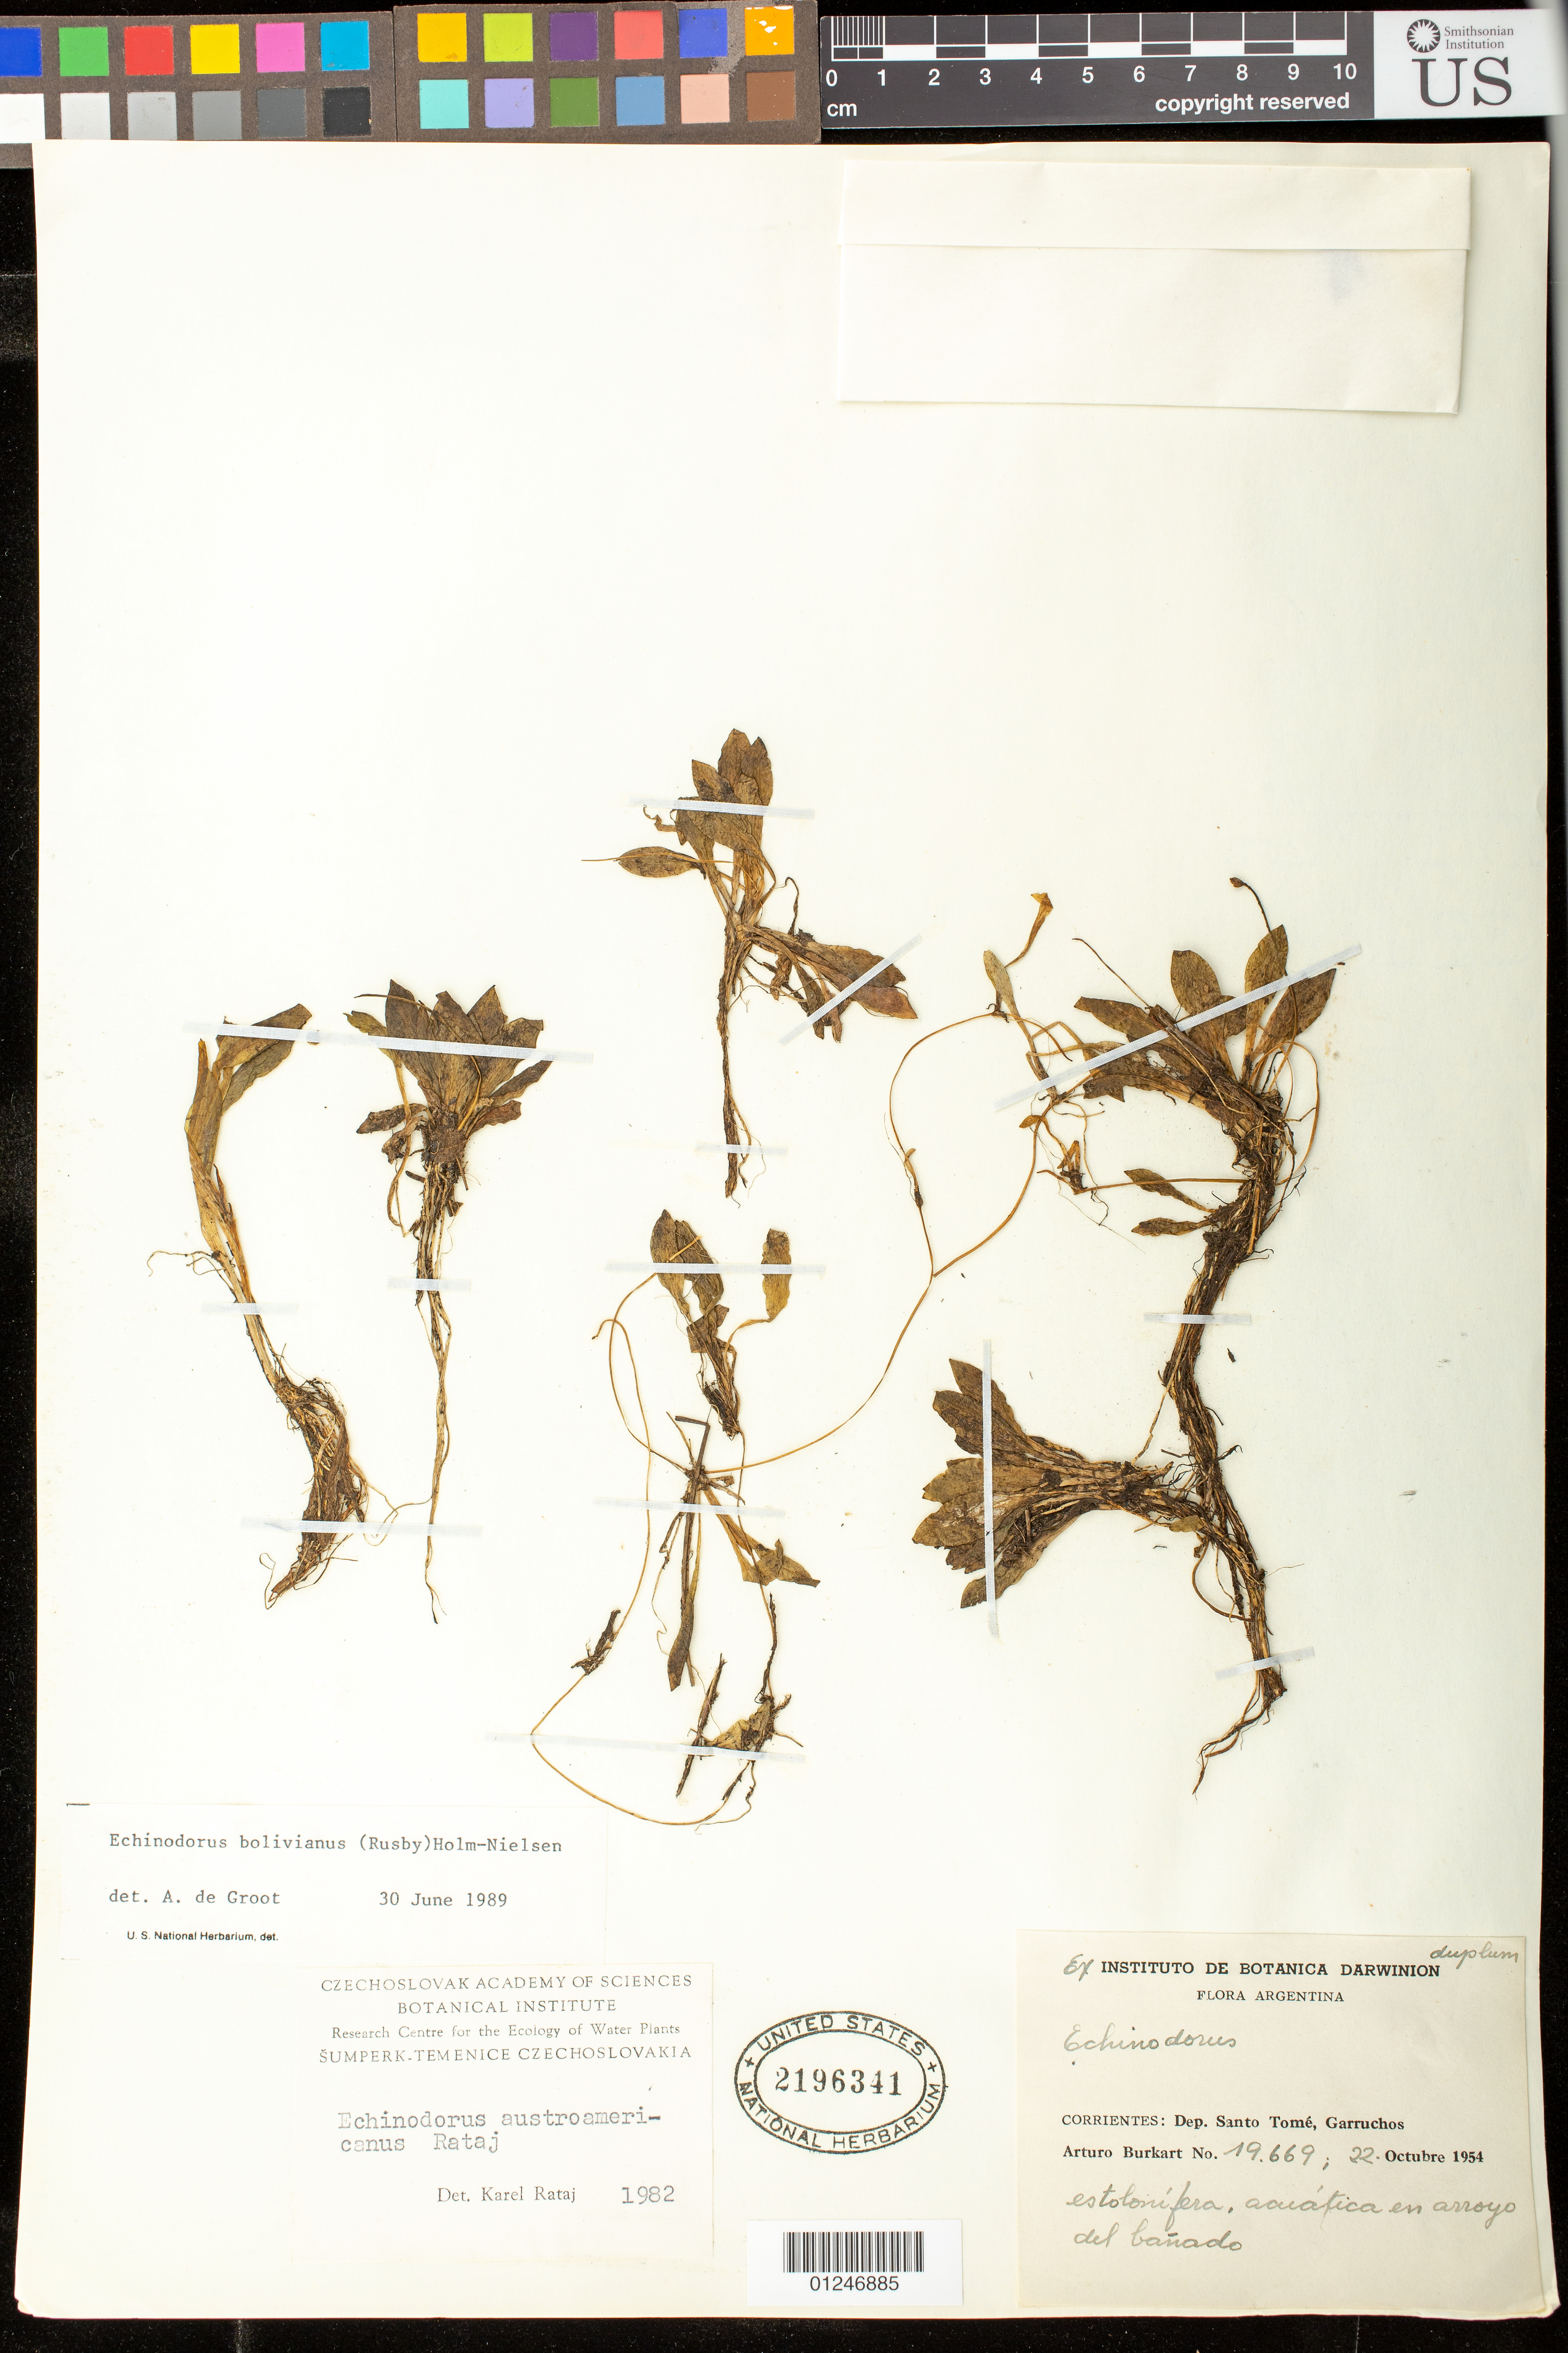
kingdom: Plantae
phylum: Tracheophyta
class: Liliopsida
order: Alismatales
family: Alismataceae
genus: Echinodorus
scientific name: Echinodorus bolivianus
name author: (Rusby) Holm-Niels.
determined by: Groot, A. T.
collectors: A. E. Burkart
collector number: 19669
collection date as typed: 22 Oct 1954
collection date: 1954-10-22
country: Argentina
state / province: Corrientes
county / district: Santo Tomé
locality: Dept. Santo Tome, Garruchos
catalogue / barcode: US 2196341